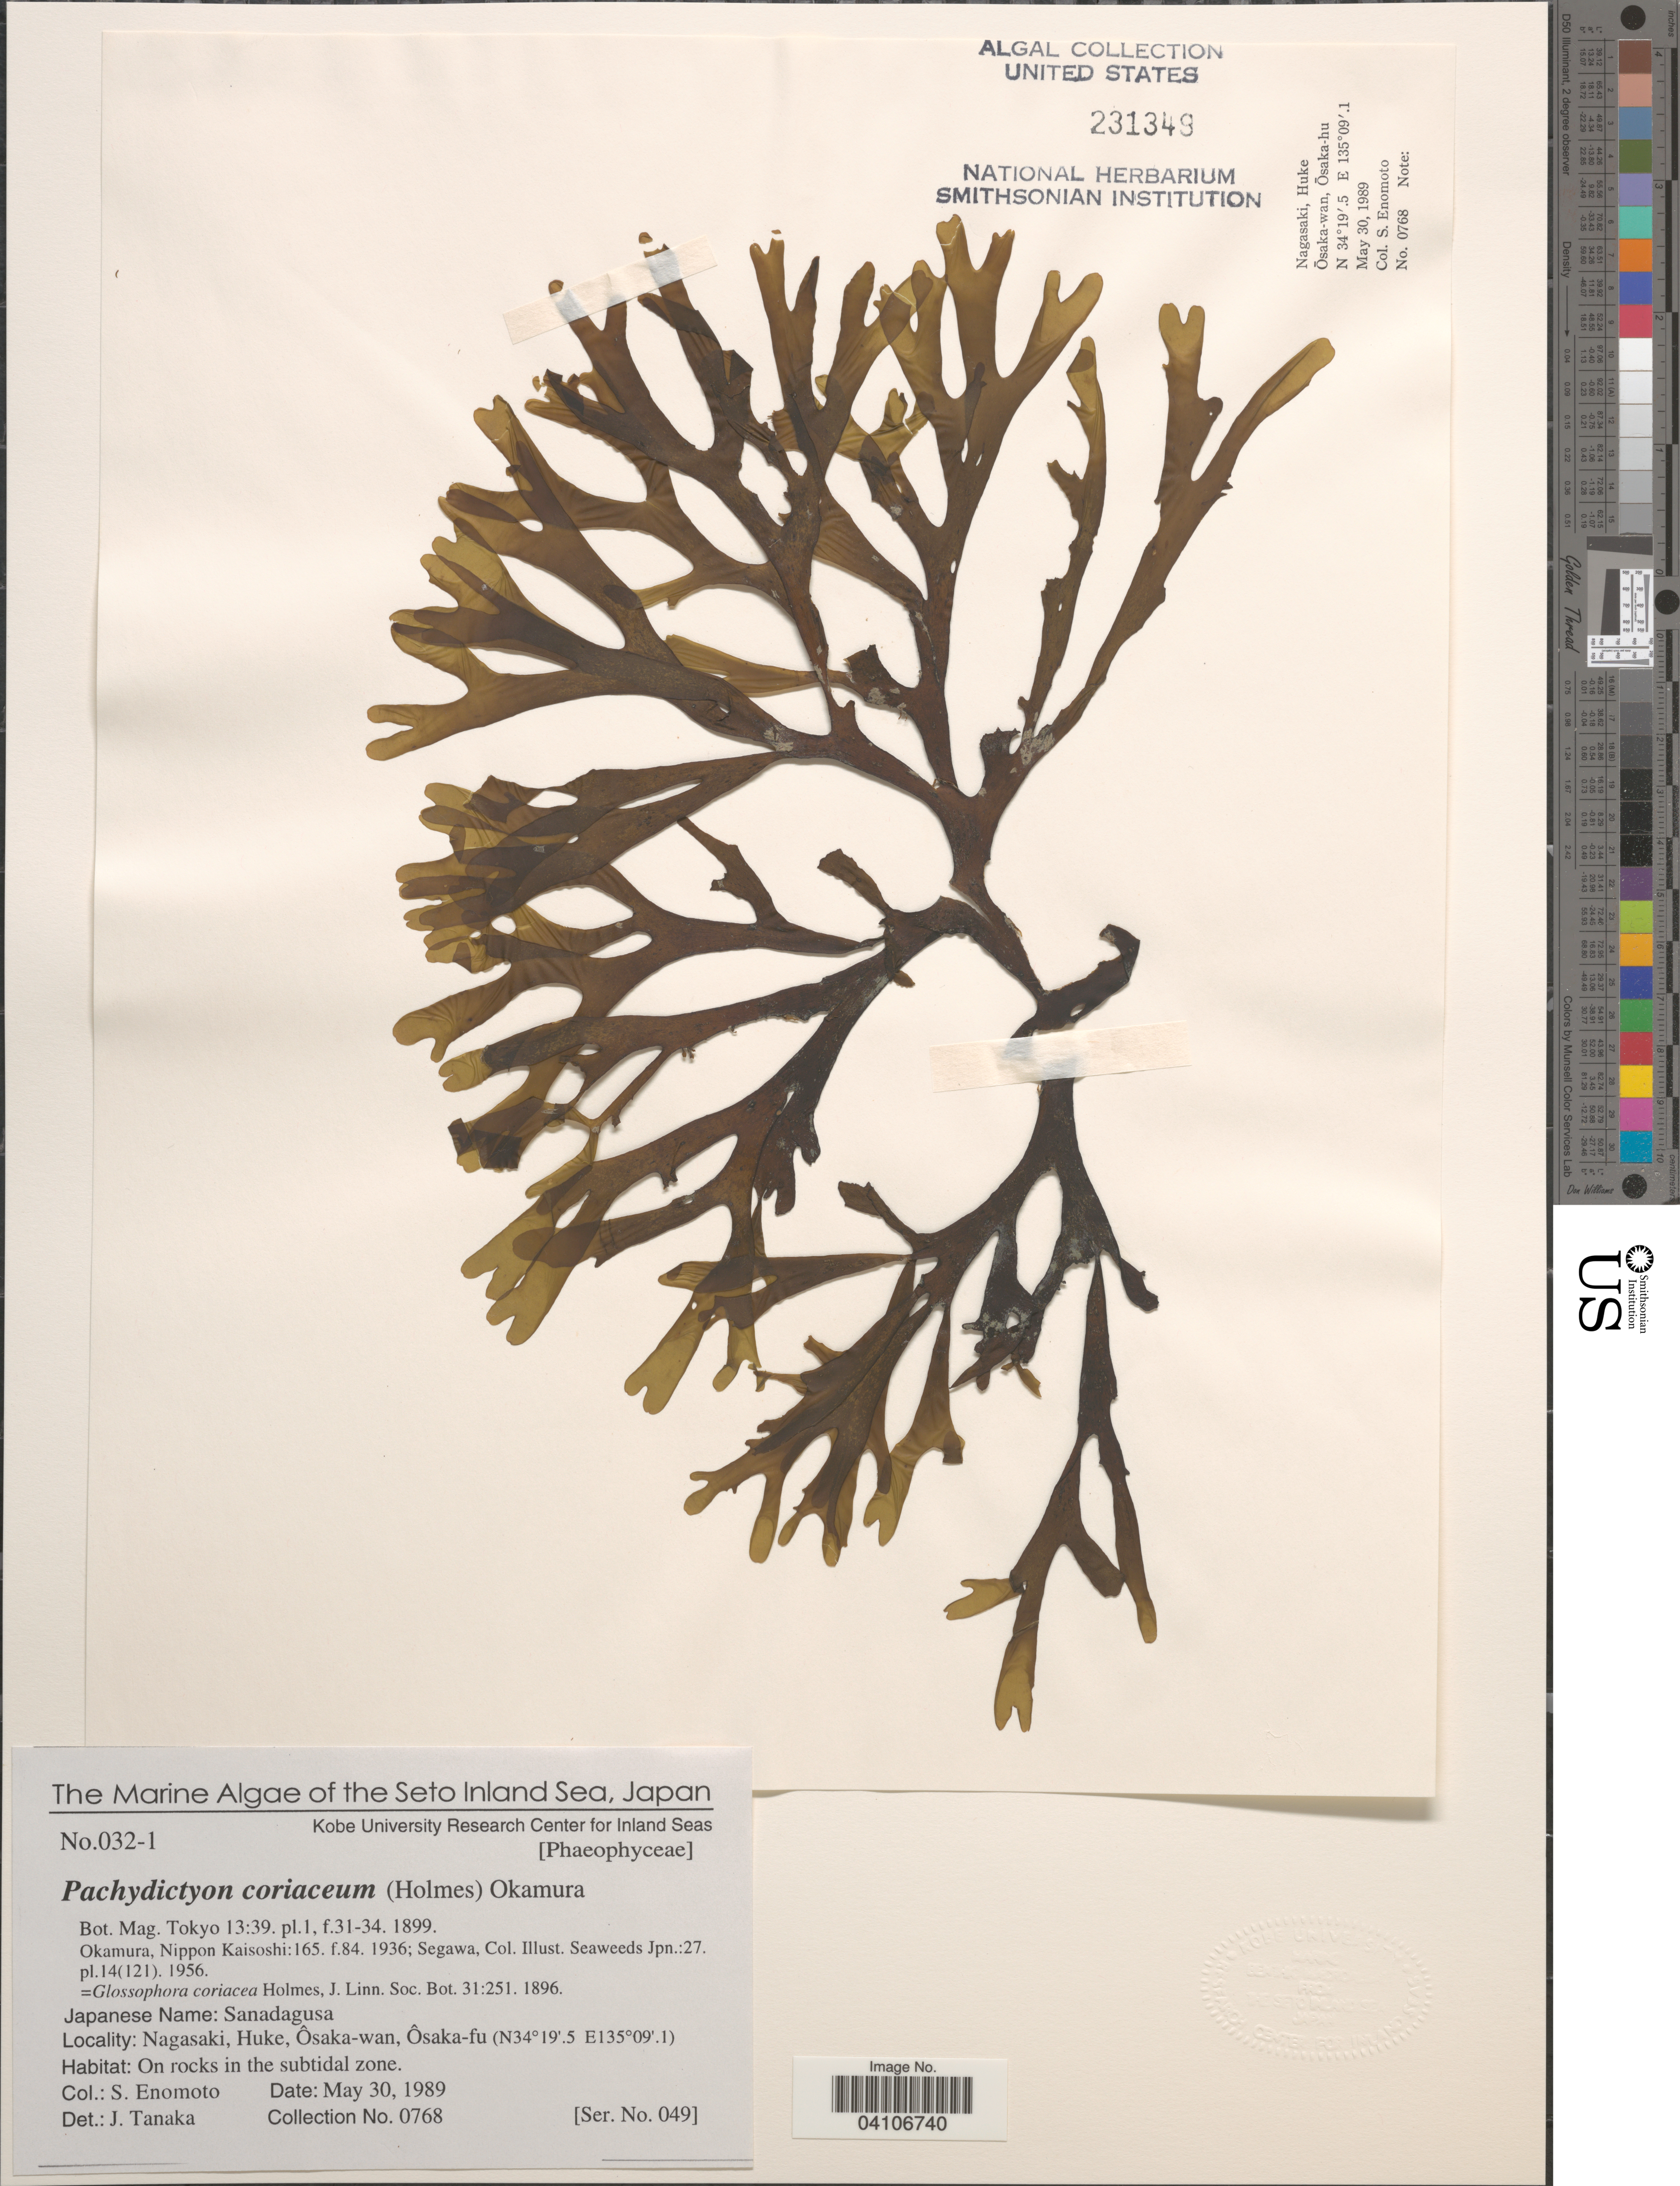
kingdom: Chromista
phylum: Ochrophyta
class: Phaeophyceae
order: Dictyotales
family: Dictyotaceae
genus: Pachydictyon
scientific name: Pachydictyon coriaceum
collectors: S. Enomoto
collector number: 0768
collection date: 1989-05-30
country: Japan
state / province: Osaka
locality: The Seto Inland Sea. Nagasaki, Huke, Ôsaka-wan, Ôsaka-fu. On rocks in the subtidal zone.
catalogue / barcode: US 231349